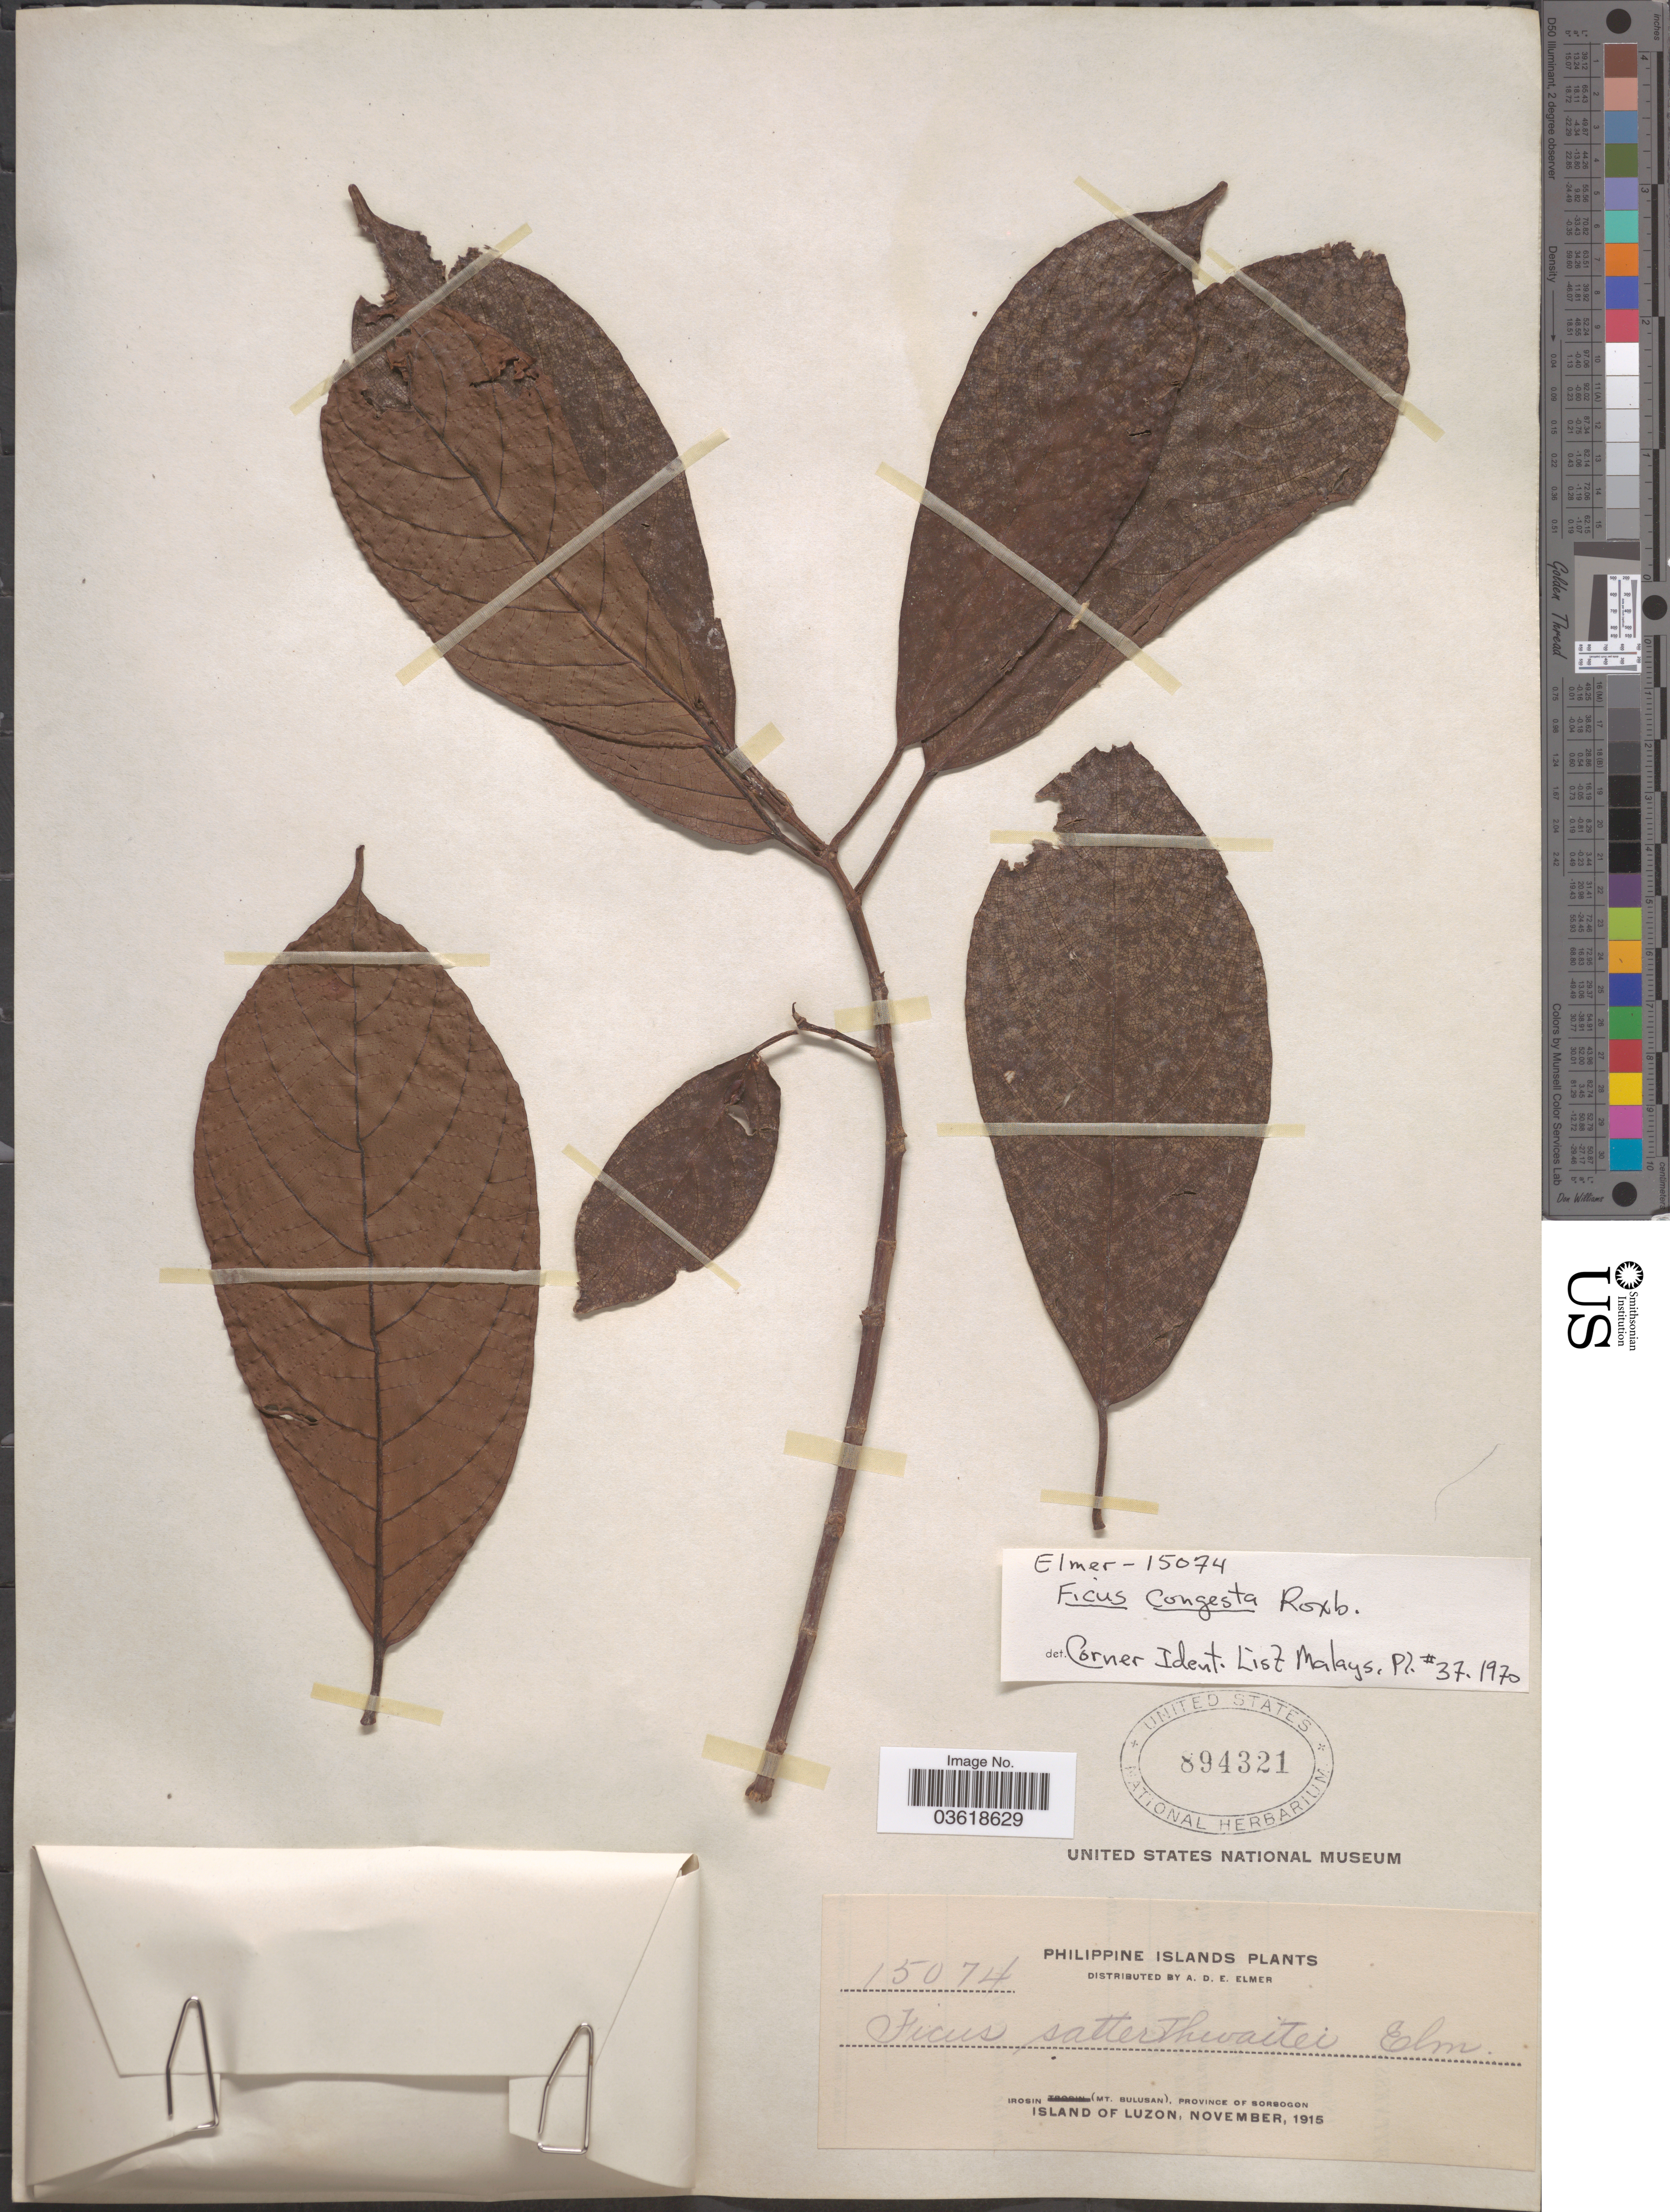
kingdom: Plantae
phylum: Tracheophyta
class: Magnoliopsida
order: Rosales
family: Moraceae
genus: Ficus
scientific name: Ficus congesta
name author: Roxb.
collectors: A. D. E. Elmer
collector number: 15074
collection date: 1915-11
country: Philippines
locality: Philippine Islands. Irosin (Mt. Bulusan), Province of Sorsogon. Island of Luzon.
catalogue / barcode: US 894321